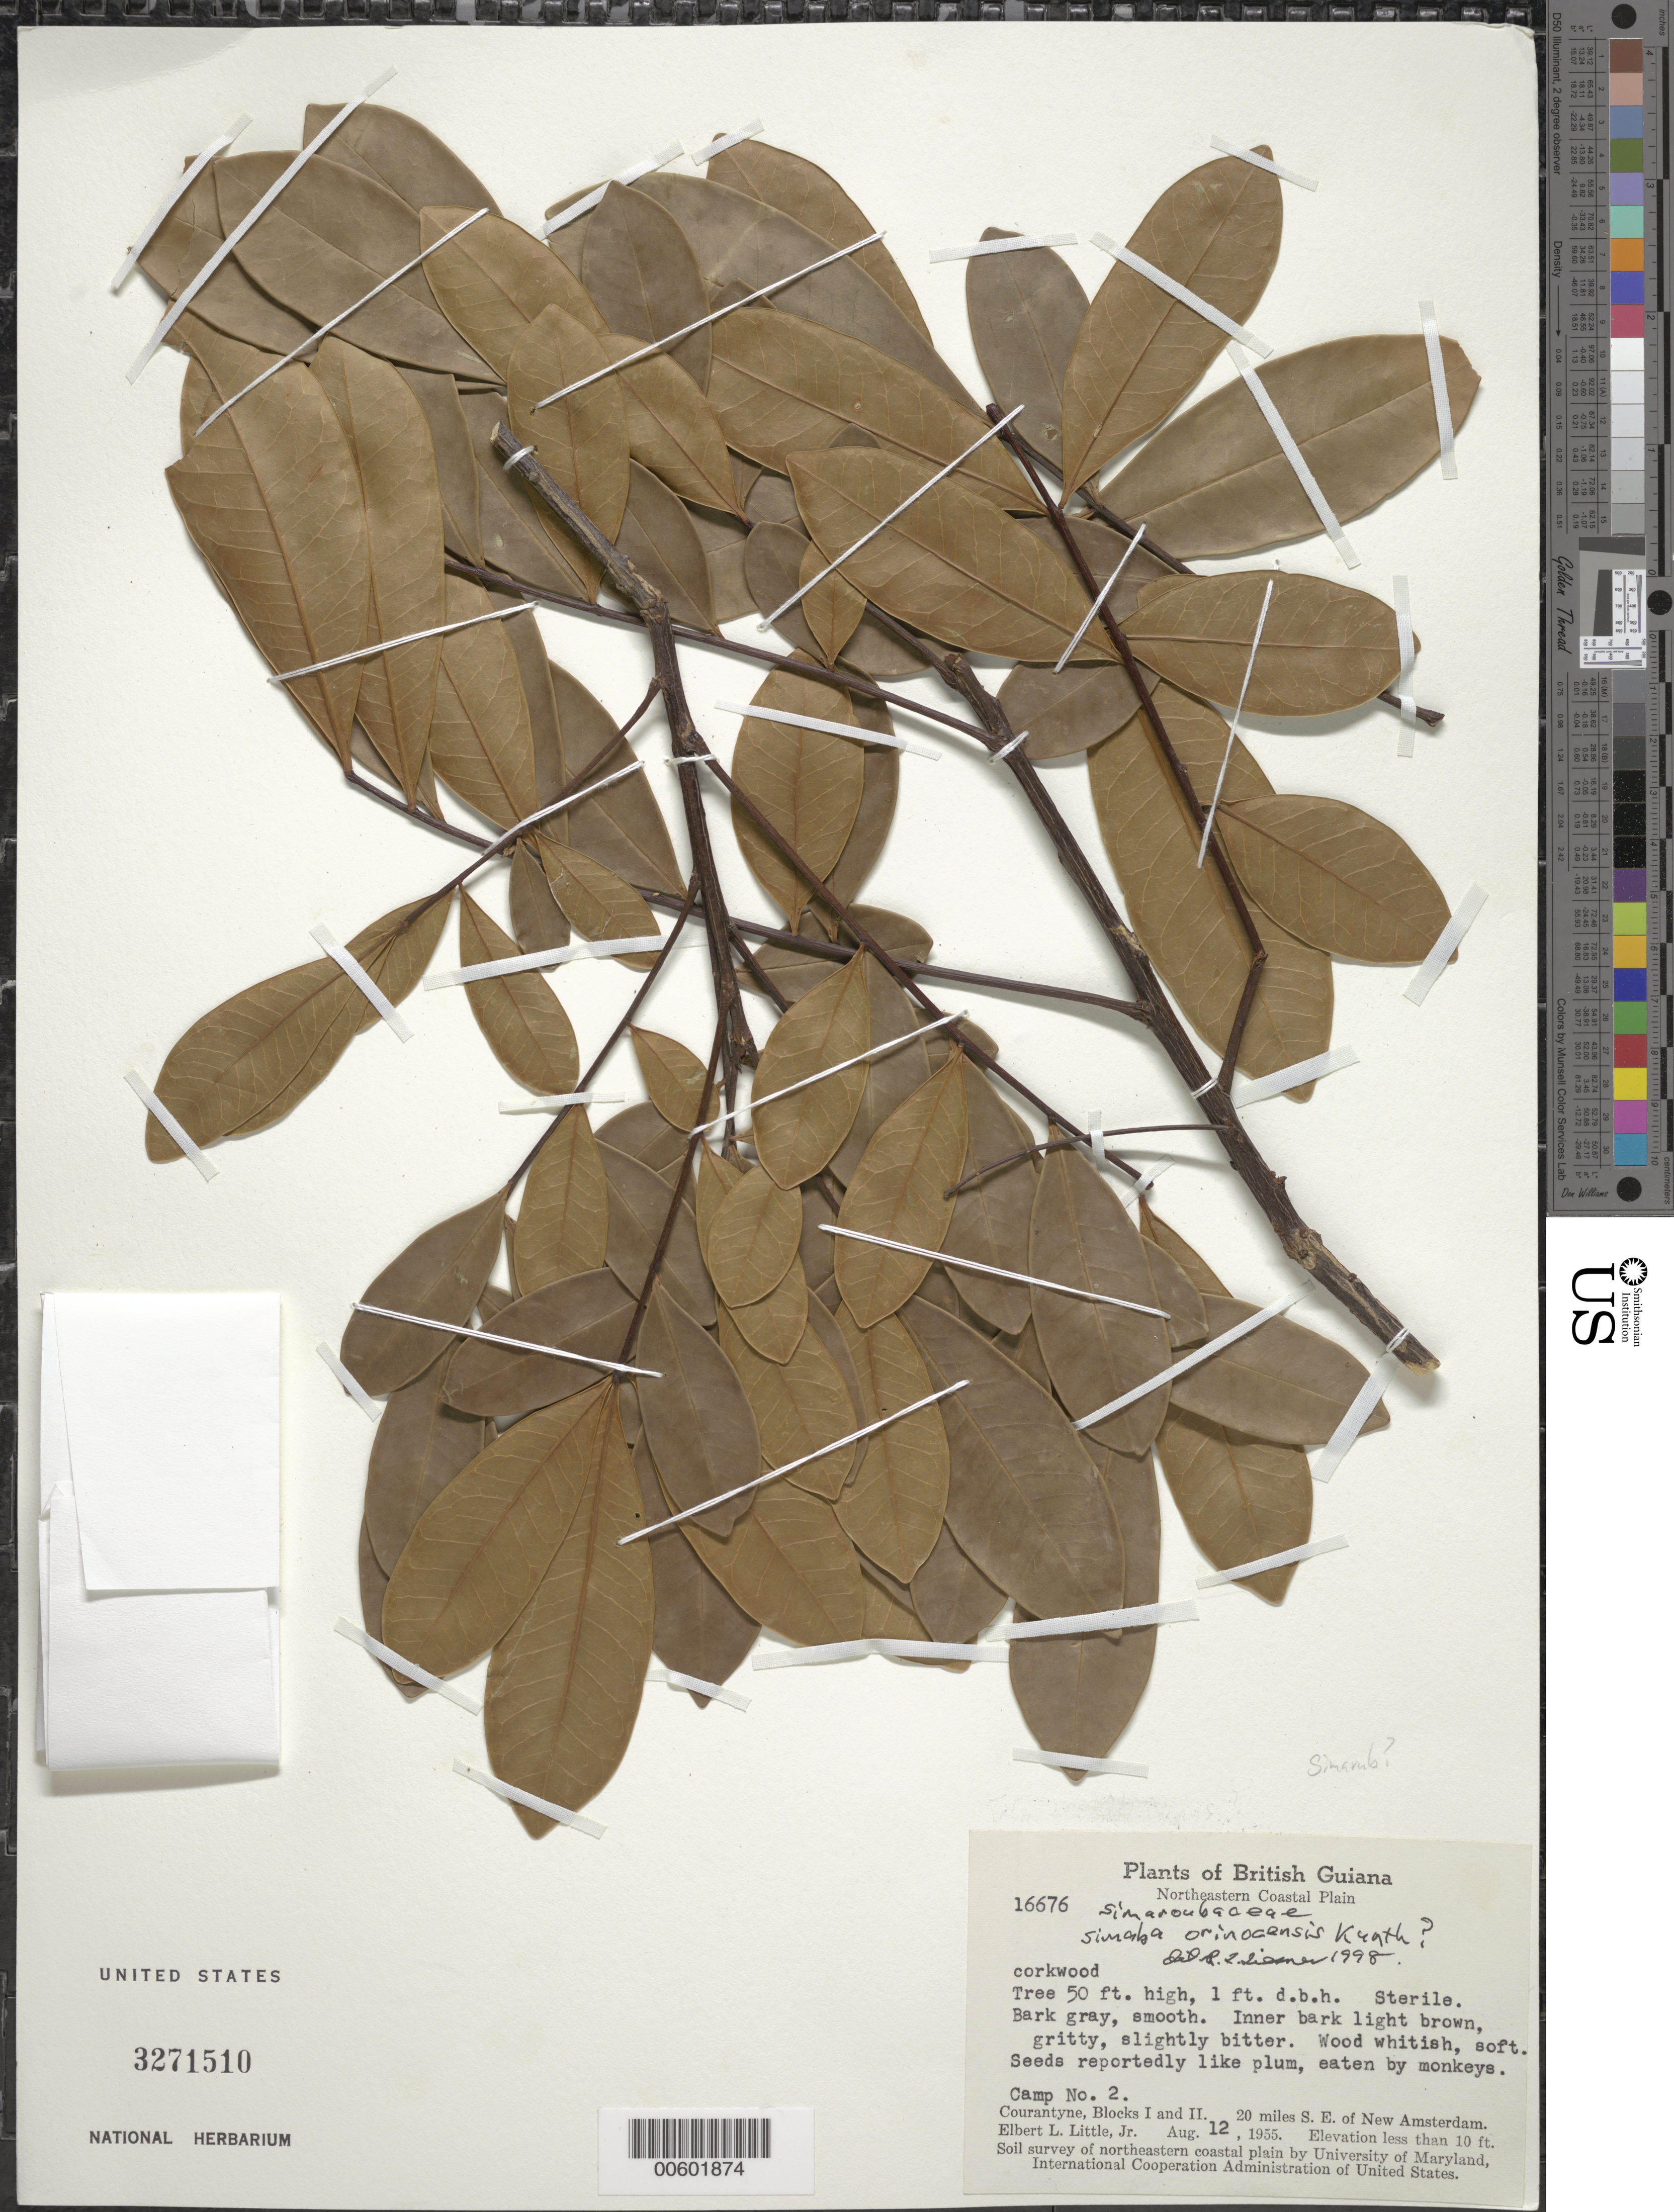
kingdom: Plantae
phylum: Tracheophyta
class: Magnoliopsida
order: Sapindales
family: Simaroubaceae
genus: Simaba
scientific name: Simaba orinocensis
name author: Kunth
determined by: Liesner, R. L.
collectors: E. L. Little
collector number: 16676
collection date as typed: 12-Aug-55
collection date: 1955-08-12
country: Guyana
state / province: E. Berbice-Corentyne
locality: Courantyne, Blocks I & II. 20 mi. SE of New Amsterdam, Camp No. 2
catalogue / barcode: US 3271510